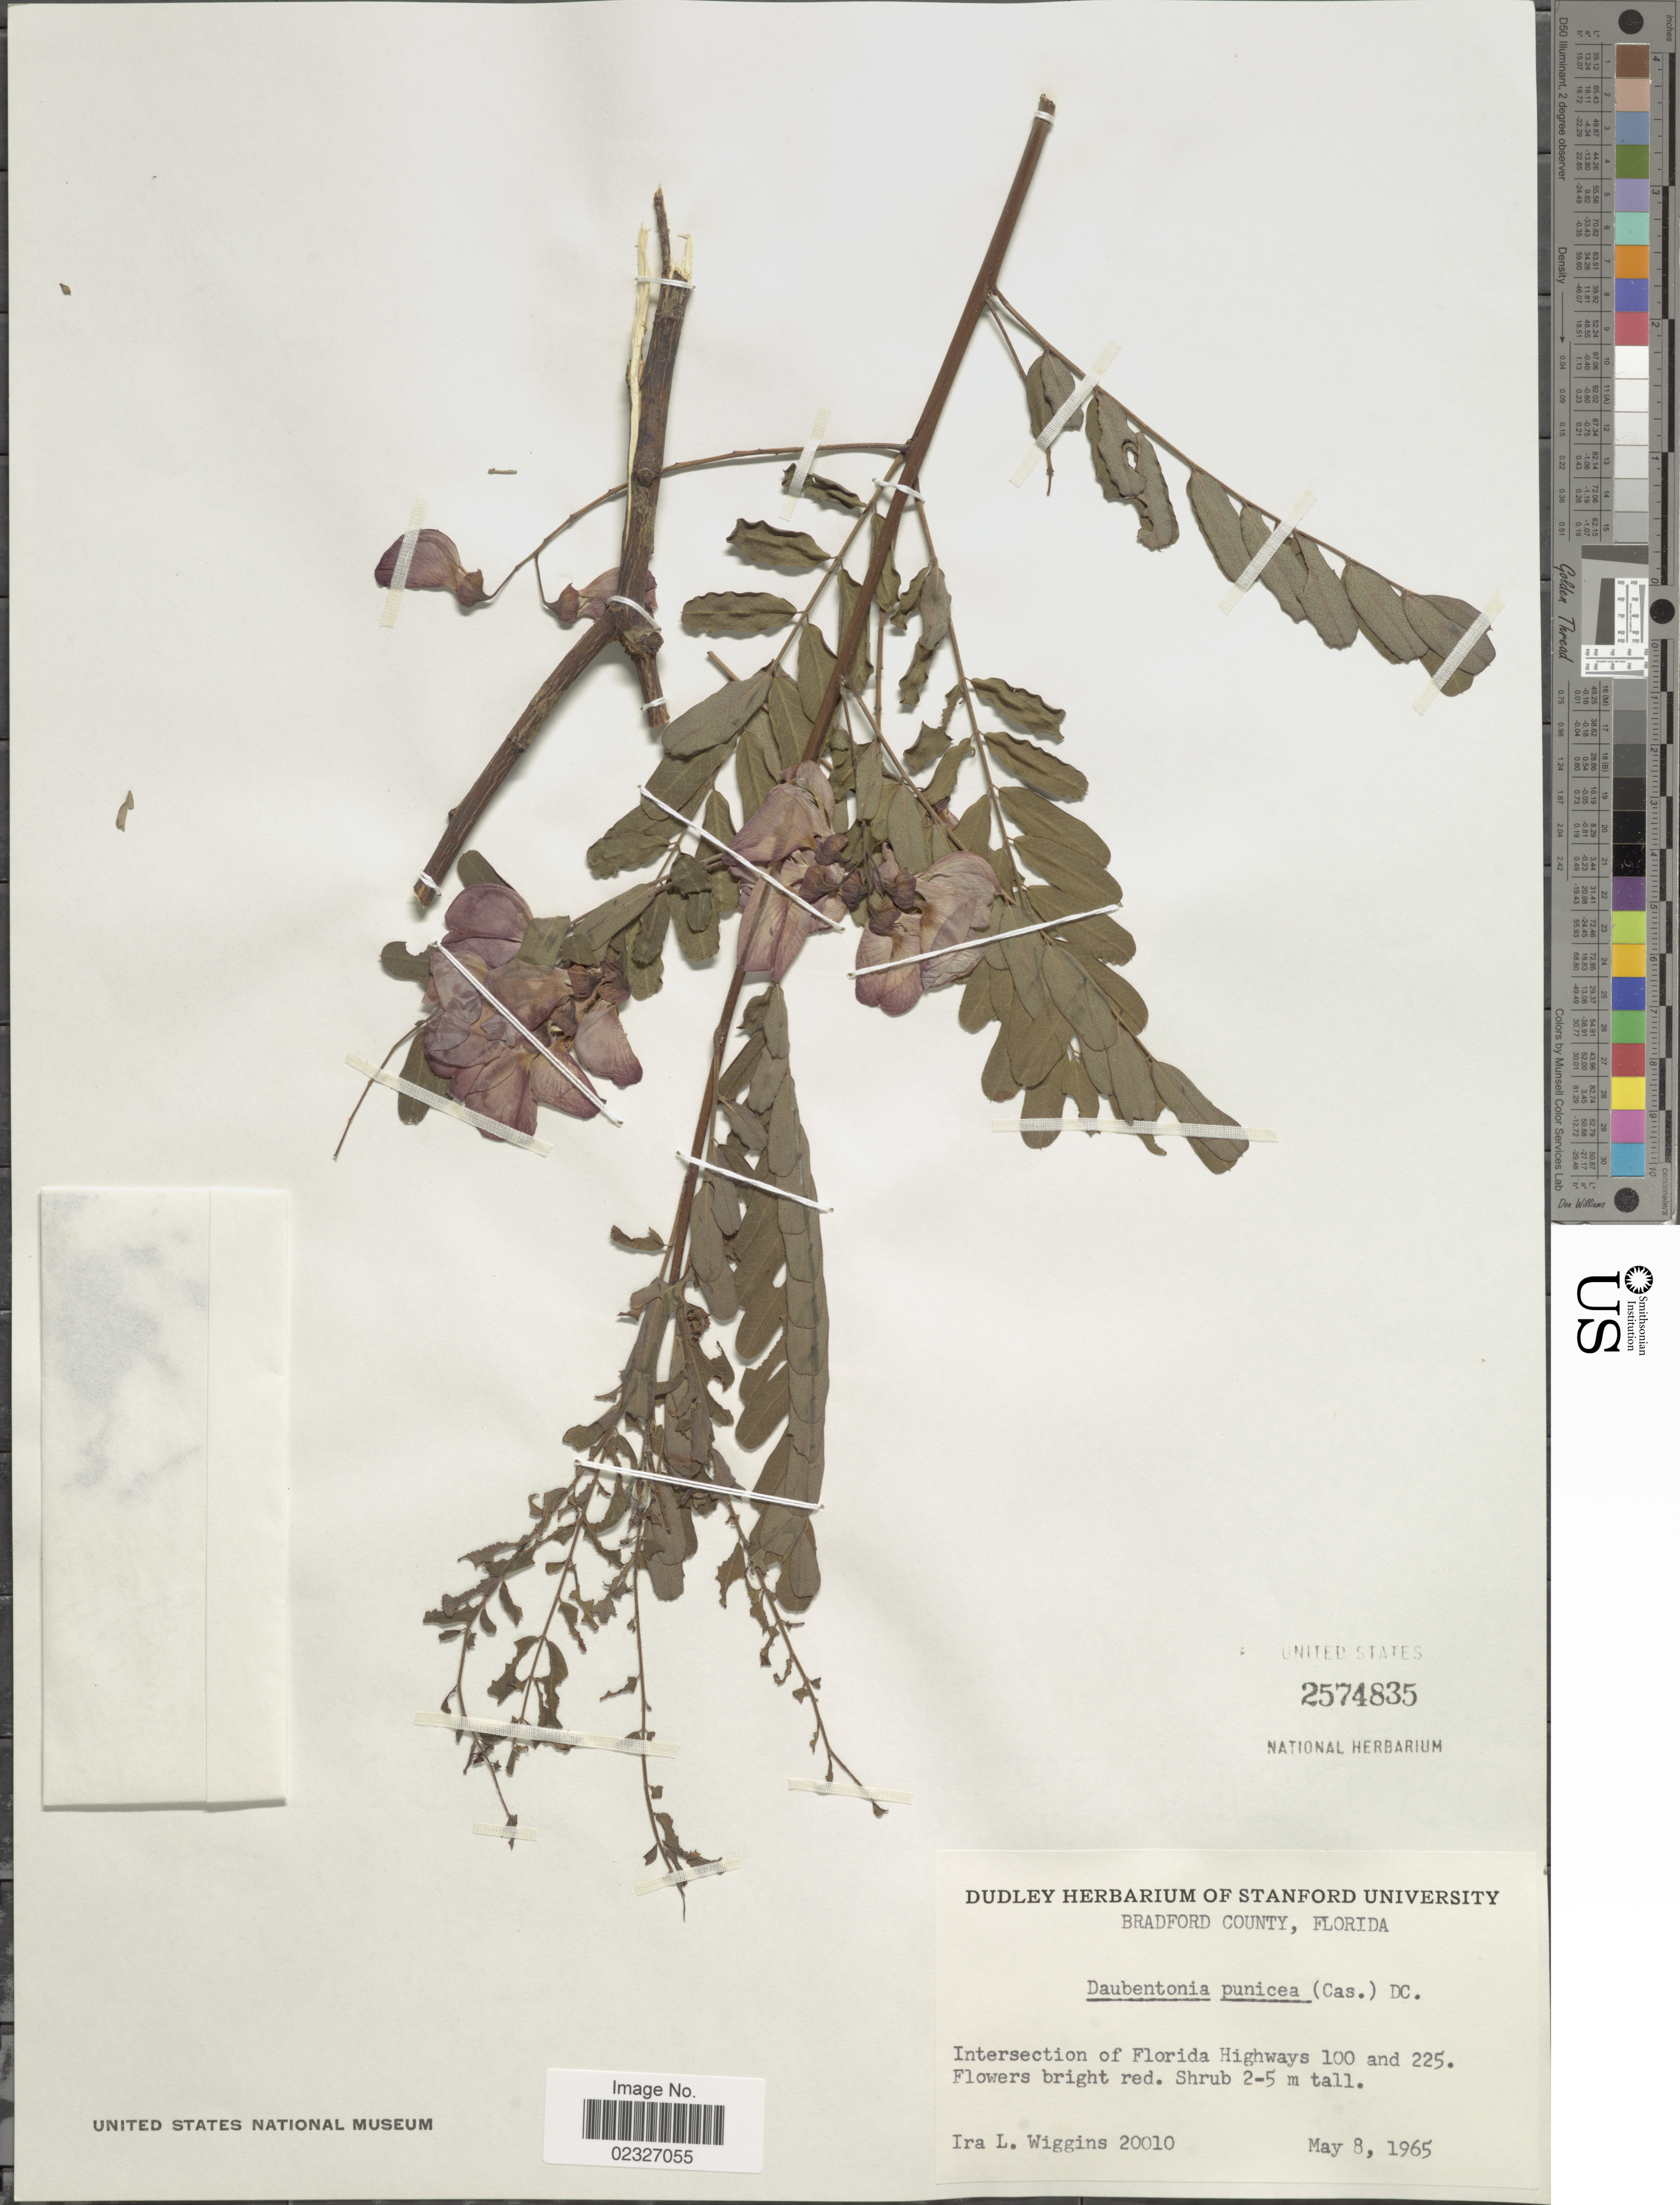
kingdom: Plantae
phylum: Tracheophyta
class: Magnoliopsida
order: Fabales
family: Fabaceae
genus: Sesbania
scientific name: Sesbania punicea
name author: (Cav.) Benth.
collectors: I. L. Wiggins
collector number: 20010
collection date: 1965-05-08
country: United States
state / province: Florida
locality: Bradford County, Intersection of Florida Highways 100 and 225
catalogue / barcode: US 2574835